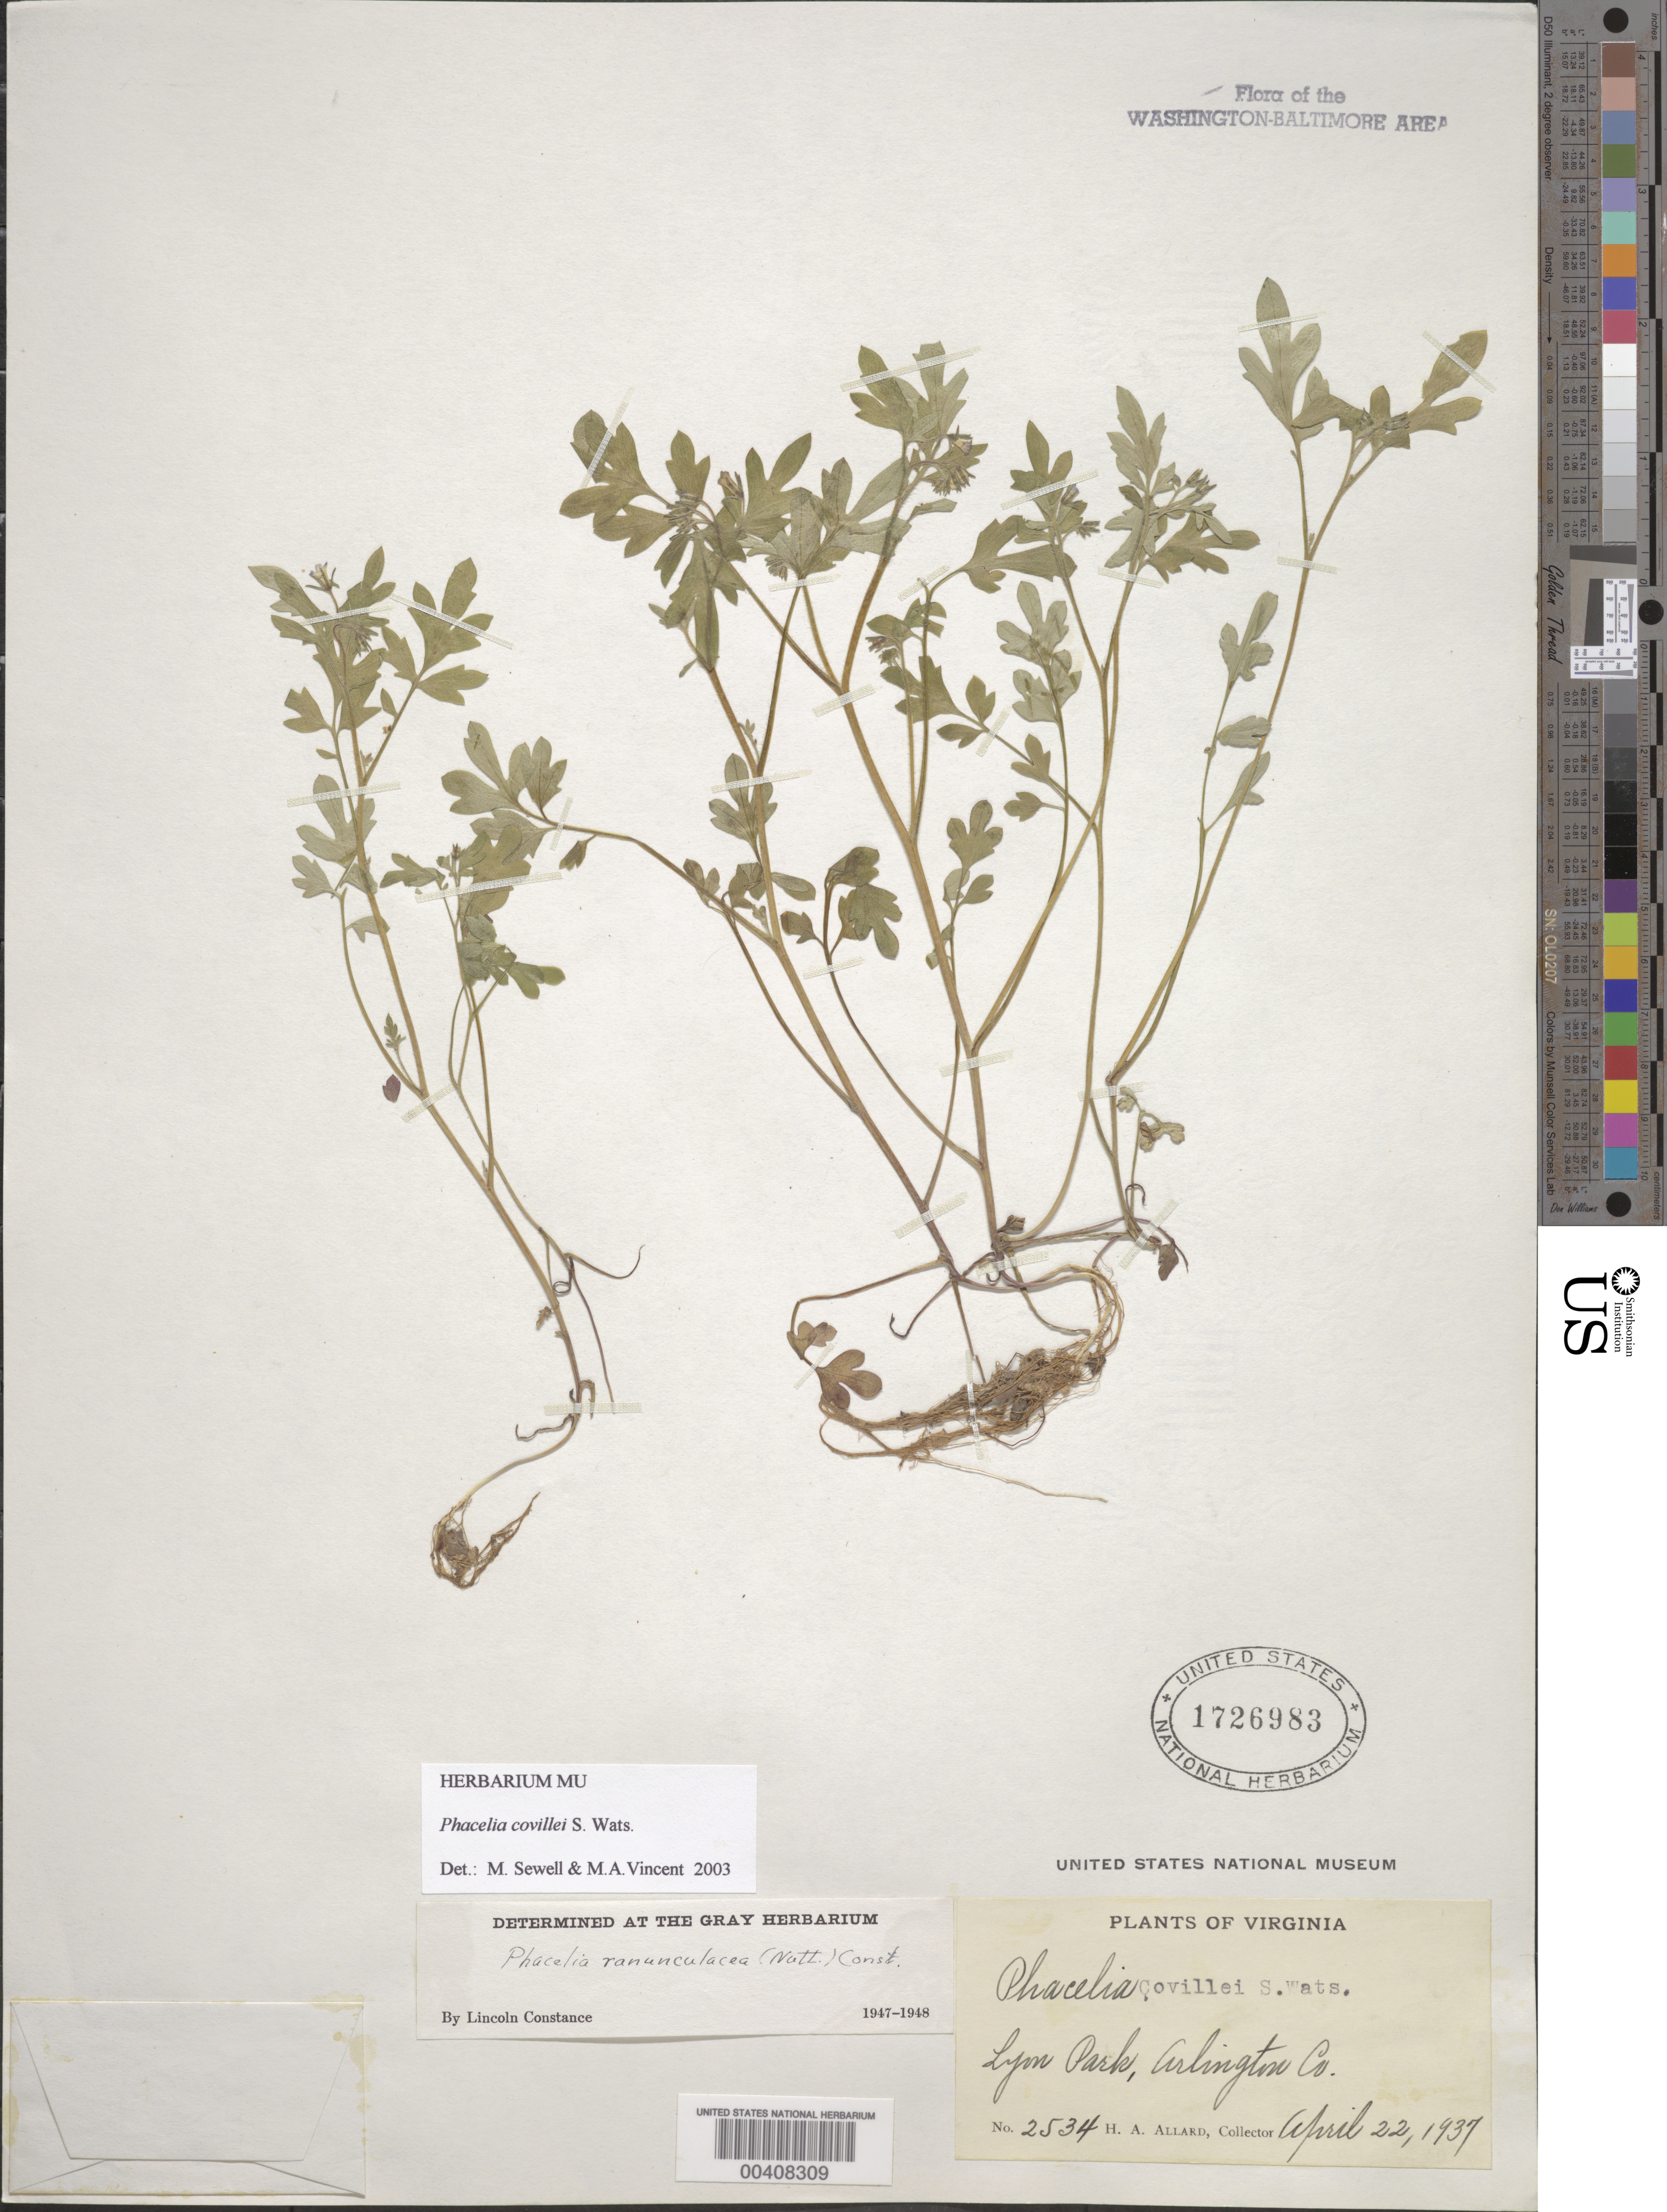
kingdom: Plantae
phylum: Tracheophyta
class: Magnoliopsida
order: Boraginales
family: Hydrophyllaceae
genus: Phacelia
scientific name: Phacelia ranunculacea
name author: (Nutt.) Constance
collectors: H. A. Allard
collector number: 2534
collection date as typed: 22 Apr 1937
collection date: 1937-04-22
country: United States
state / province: Virginia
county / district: Arlington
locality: Lynn Park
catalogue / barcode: US 1726983